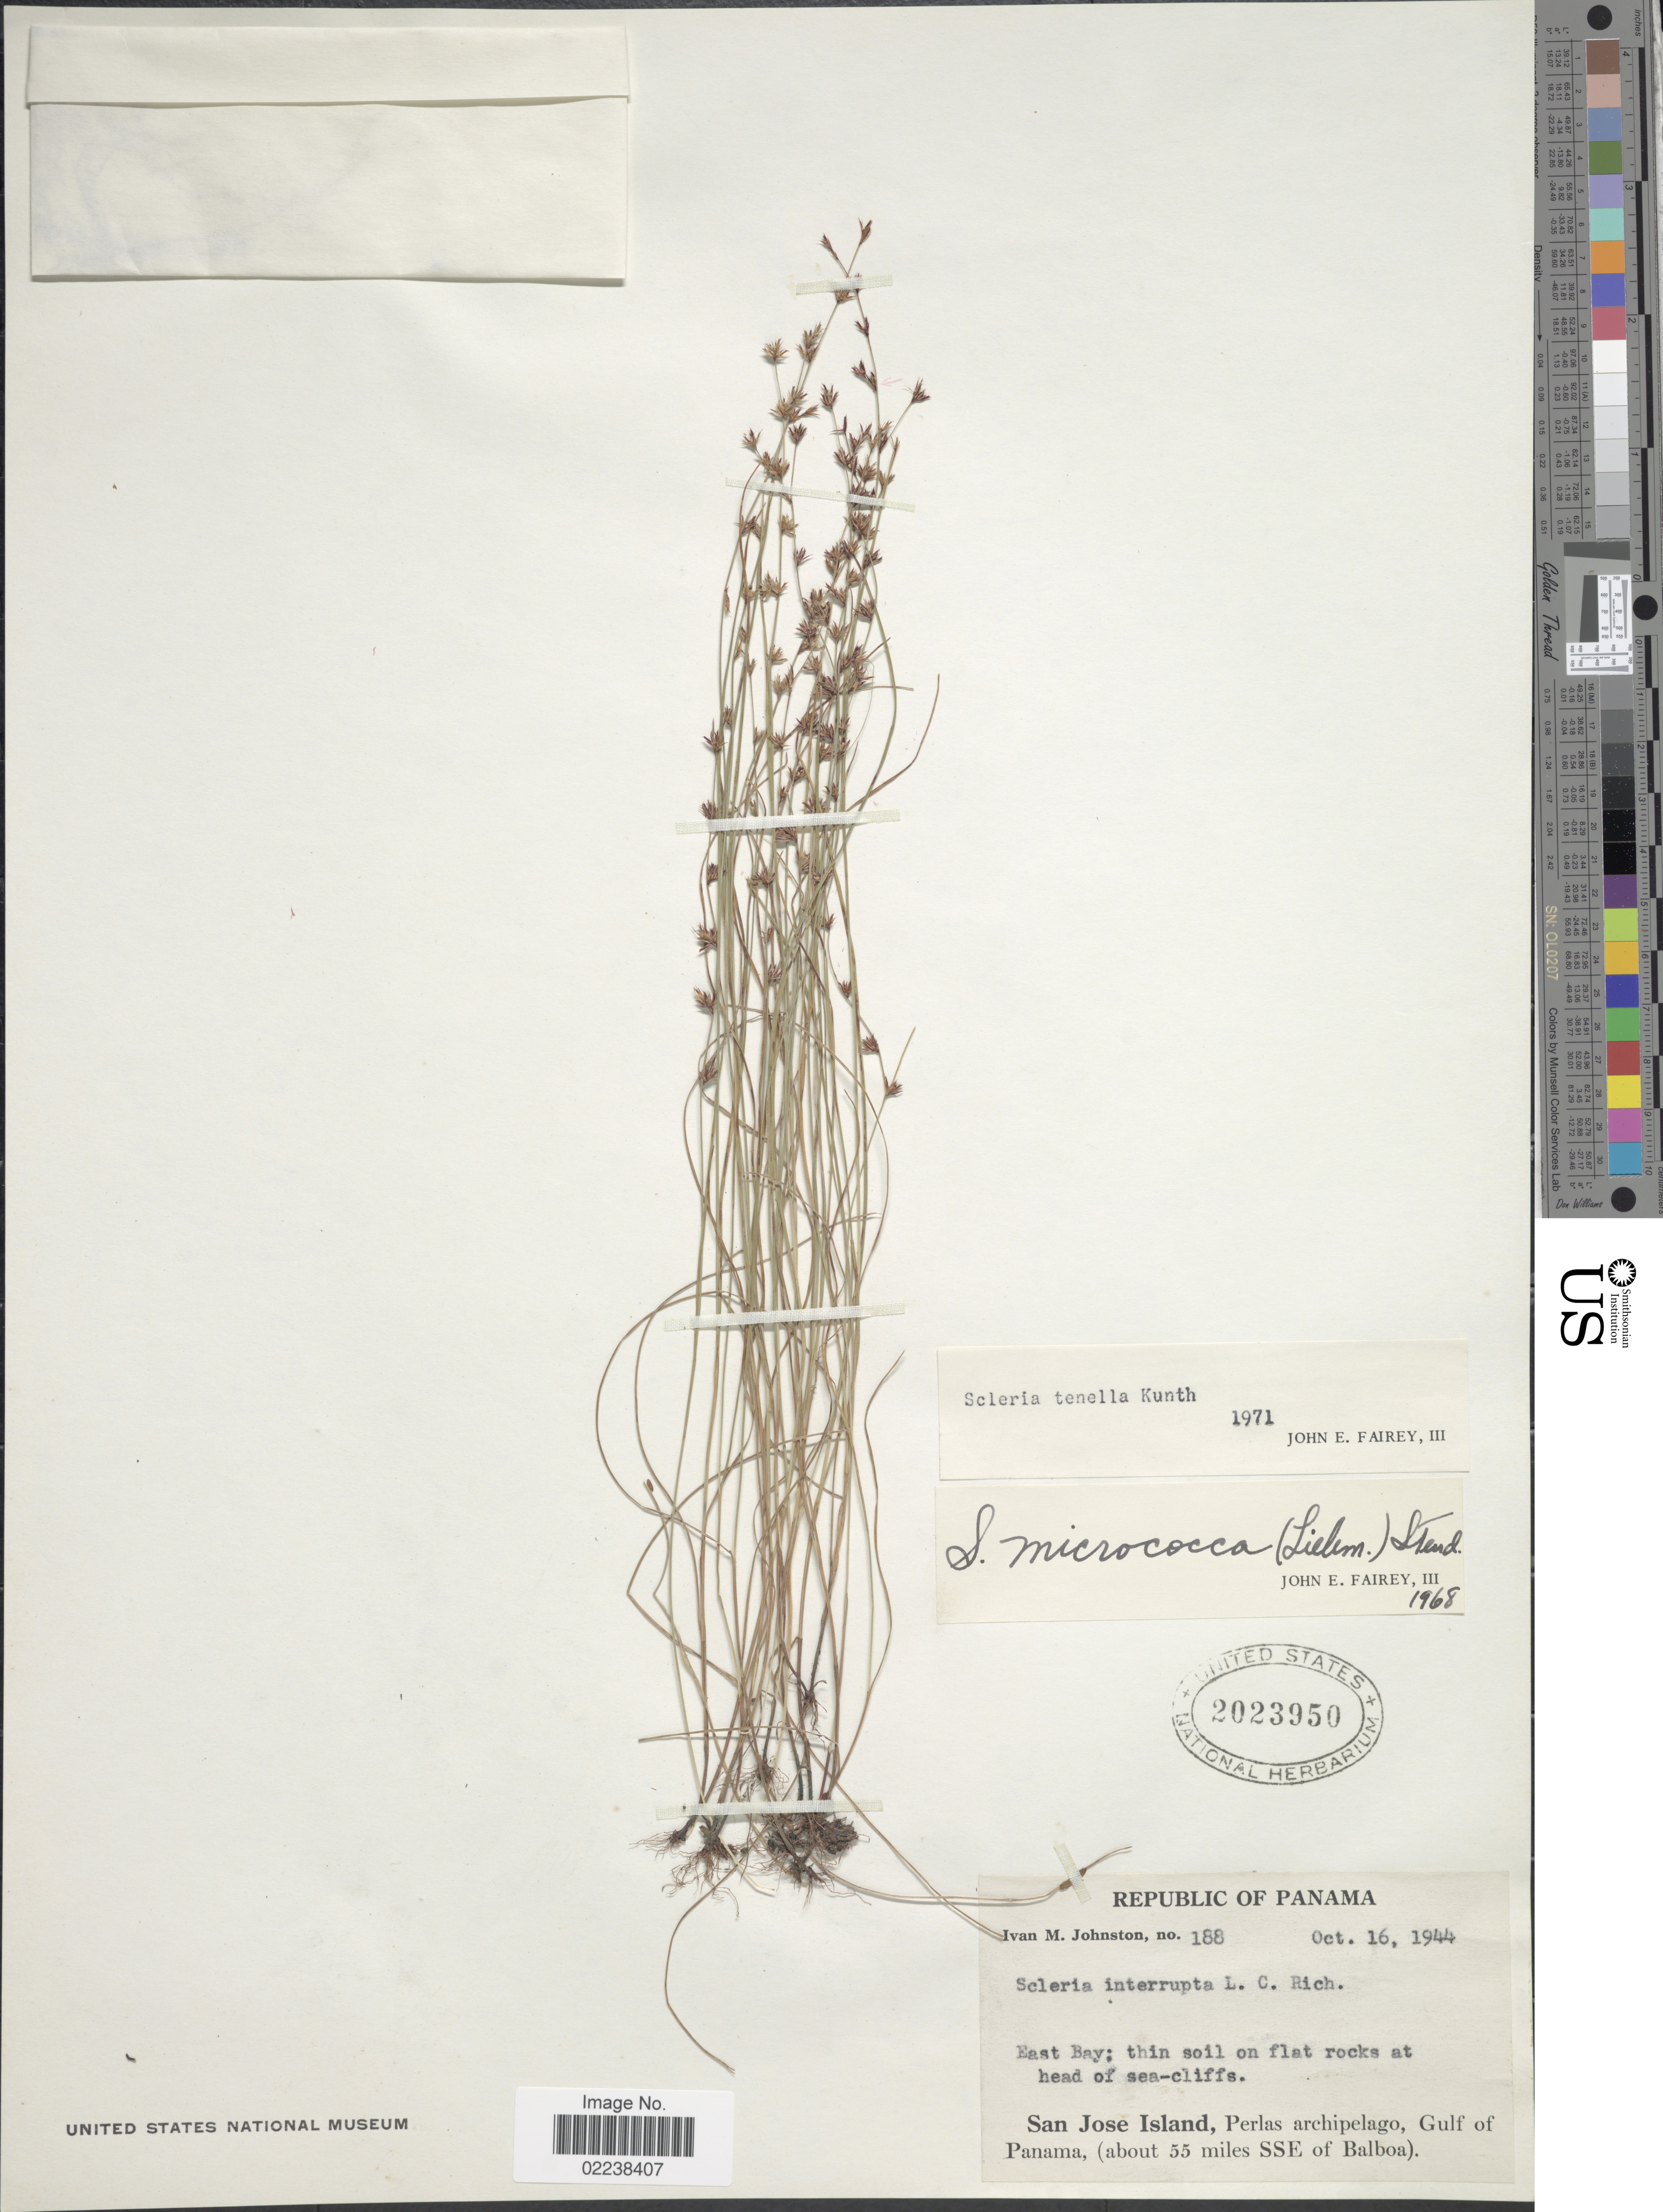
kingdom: Plantae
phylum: Tracheophyta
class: Liliopsida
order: Poales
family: Cyperaceae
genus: Scleria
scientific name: Scleria verticillata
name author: Muhl. ex Willd.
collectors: I.M. Johnston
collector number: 188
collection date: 1944-10-16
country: Panama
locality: Republic of Panama. East Bay. San Jose Island, Perlas archipelago, Gulf of Panama, (about 55 miles SSE of Balboa).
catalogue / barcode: US 2023950